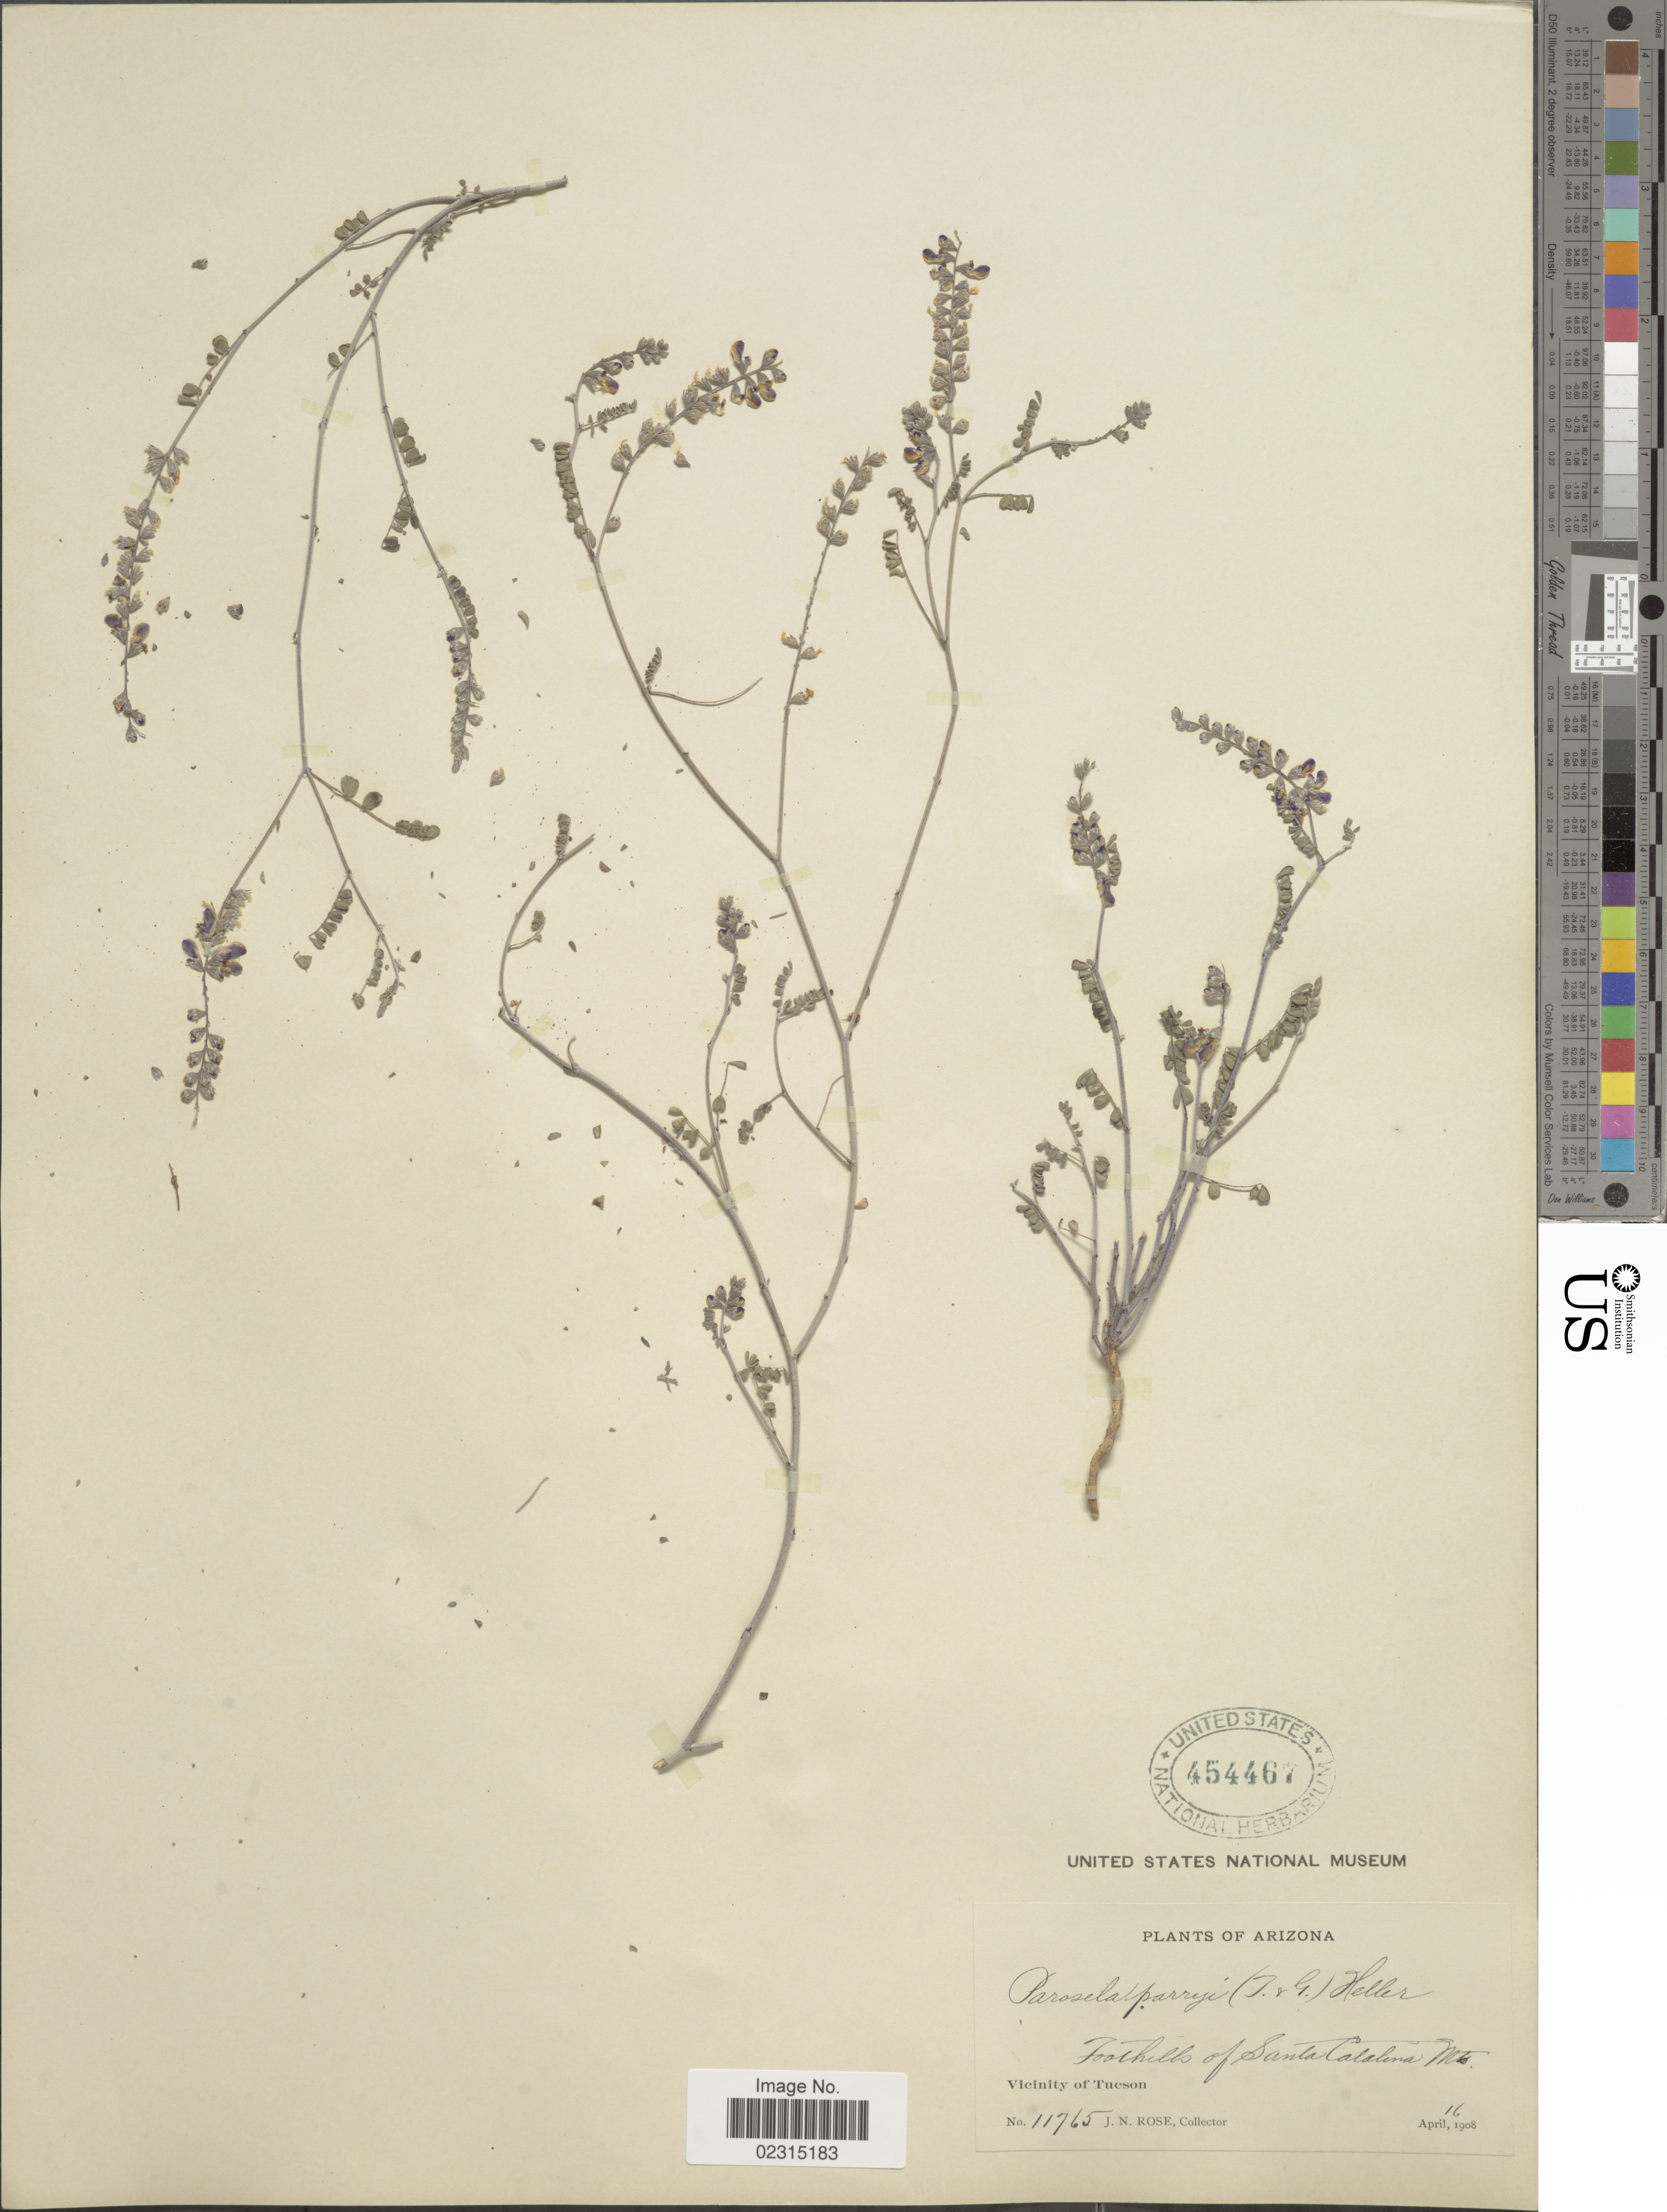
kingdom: Plantae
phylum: Tracheophyta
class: Magnoliopsida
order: Fabales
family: Fabaceae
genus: Marina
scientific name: Marina parryi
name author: (Torr. & A. Gray) Barneby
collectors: J. N. Rose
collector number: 11765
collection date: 1908-04-16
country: United States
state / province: Arizona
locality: Foothills of Santa Catalina Mts, Vicinity of Tucson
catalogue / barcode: US 454467